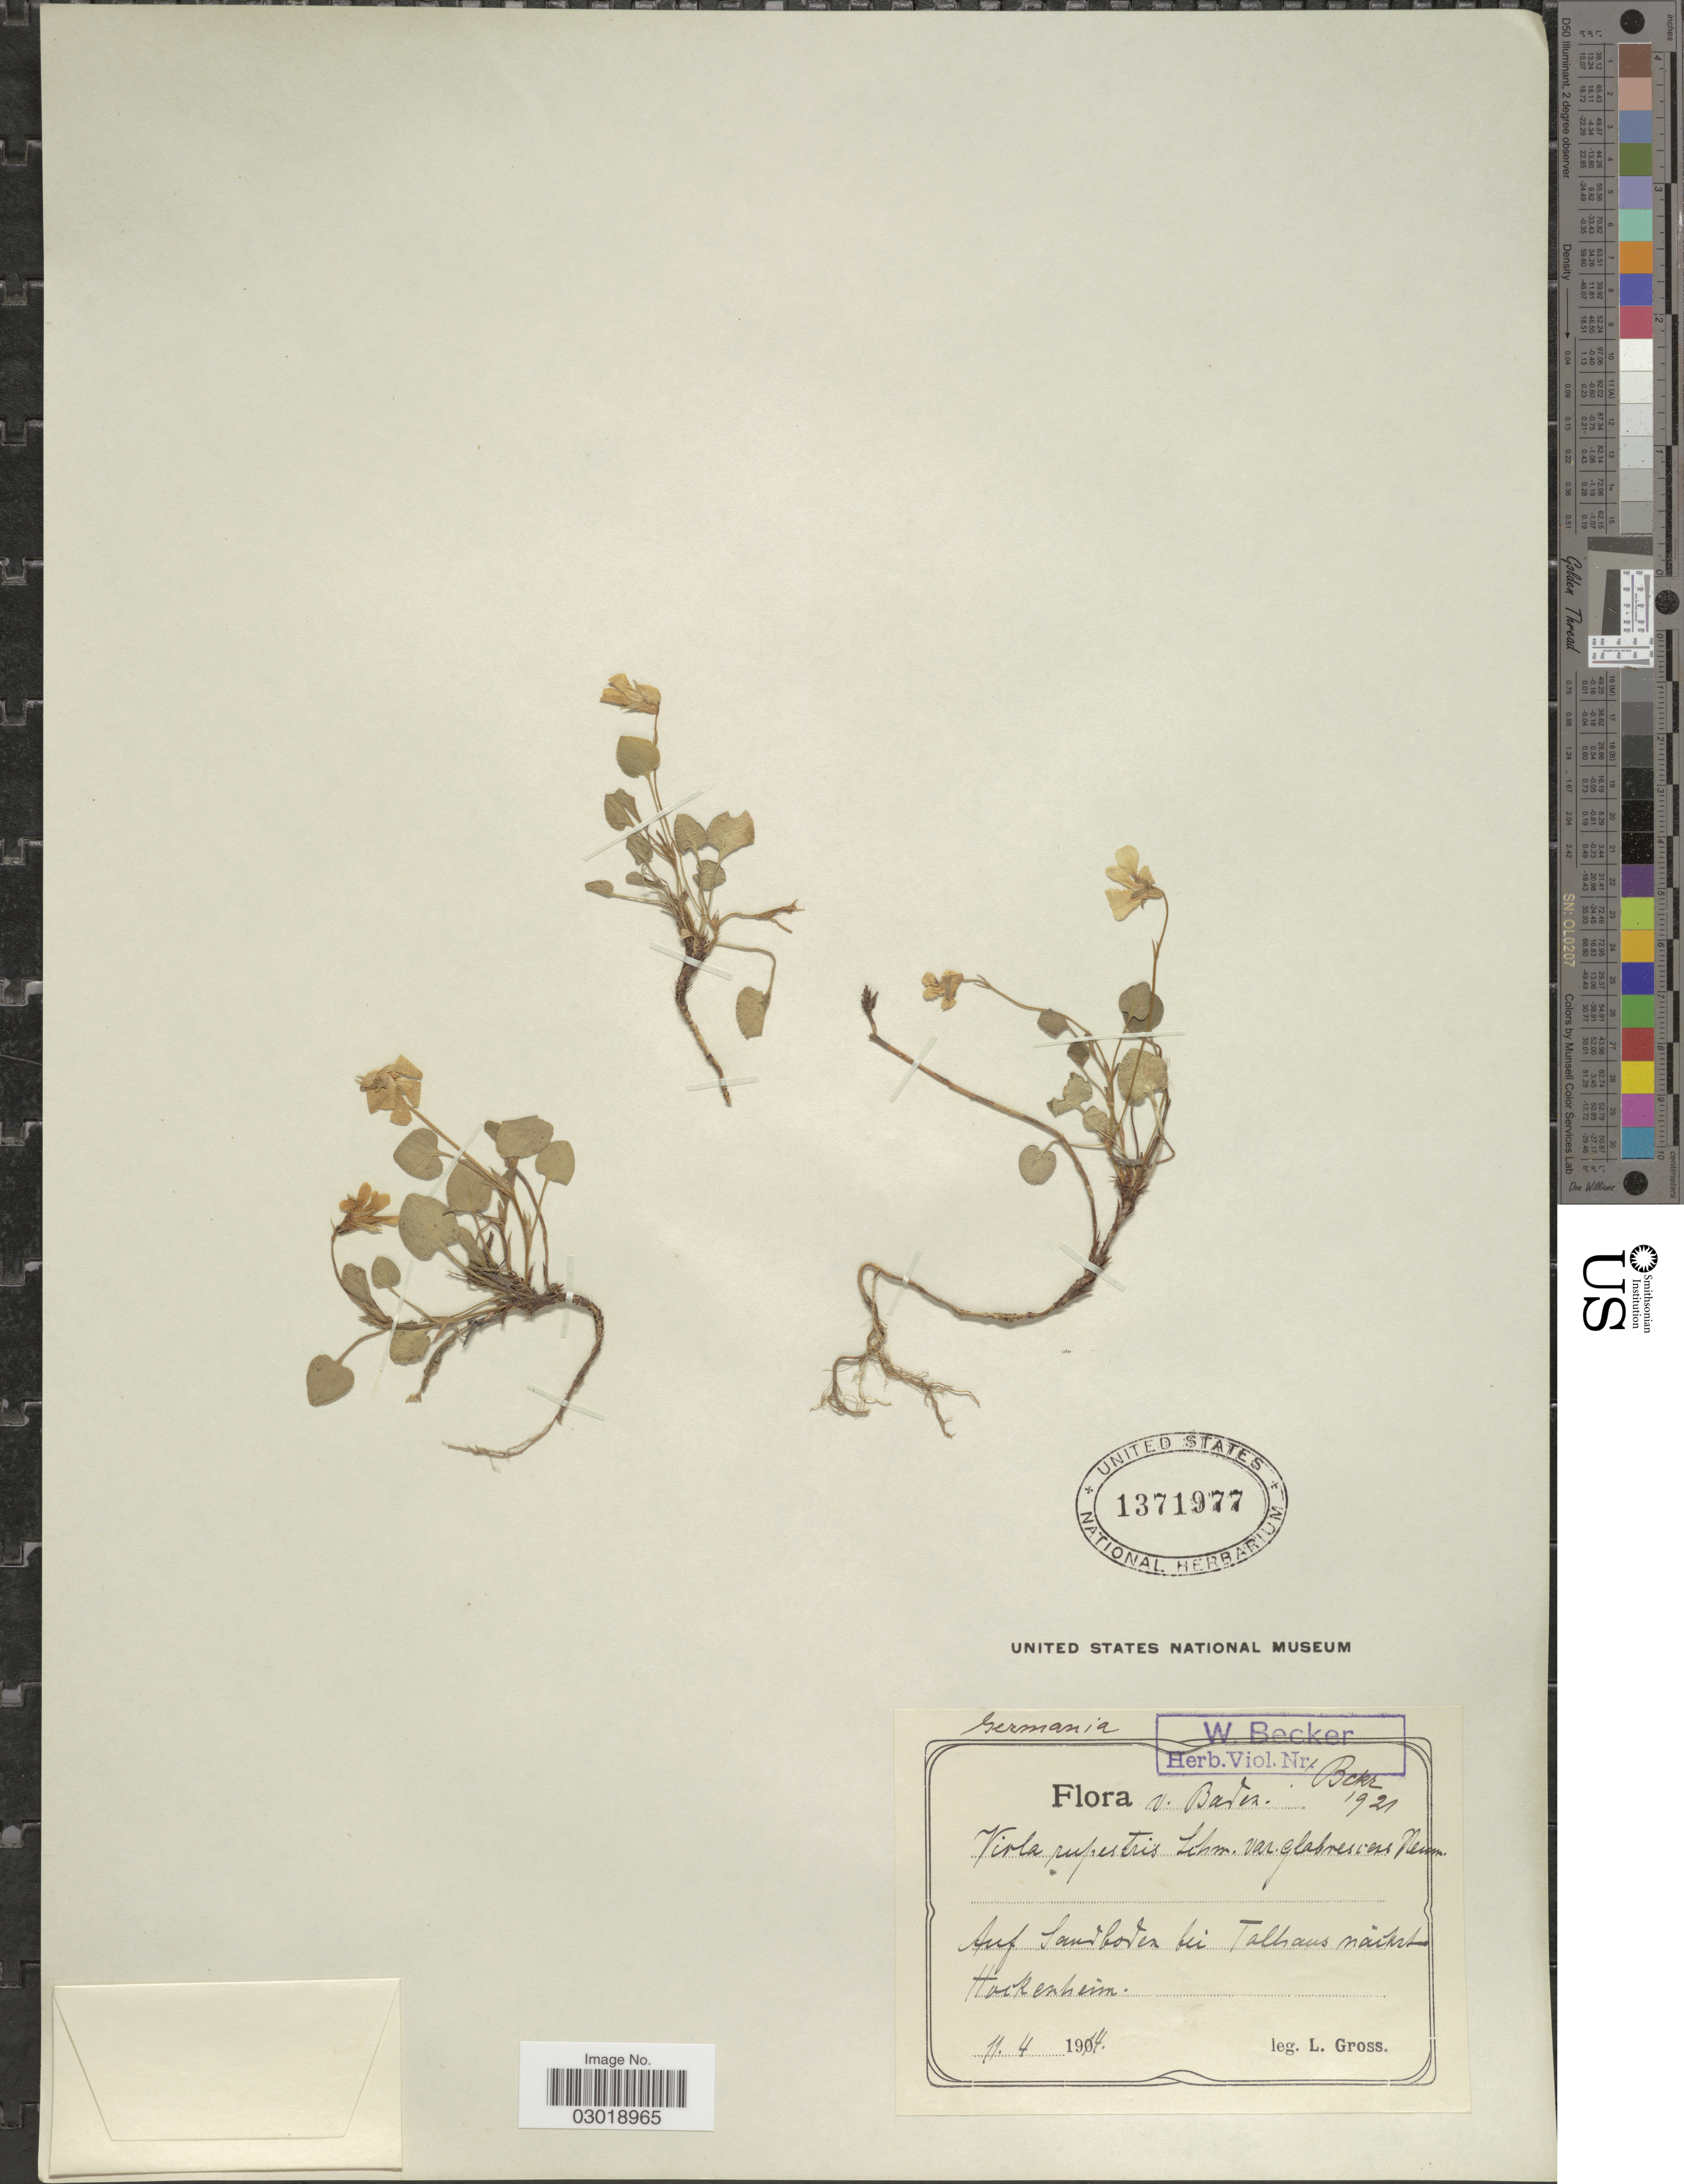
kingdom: Plantae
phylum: Tracheophyta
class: Magnoliopsida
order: Malpighiales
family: Violaceae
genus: Viola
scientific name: Viola rupestris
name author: F.W. Schmidt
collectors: L. Gross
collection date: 1914-04-11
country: Germany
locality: Auf Sandboden bei Talhaus nächst Hockenheim.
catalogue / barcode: US 1371977